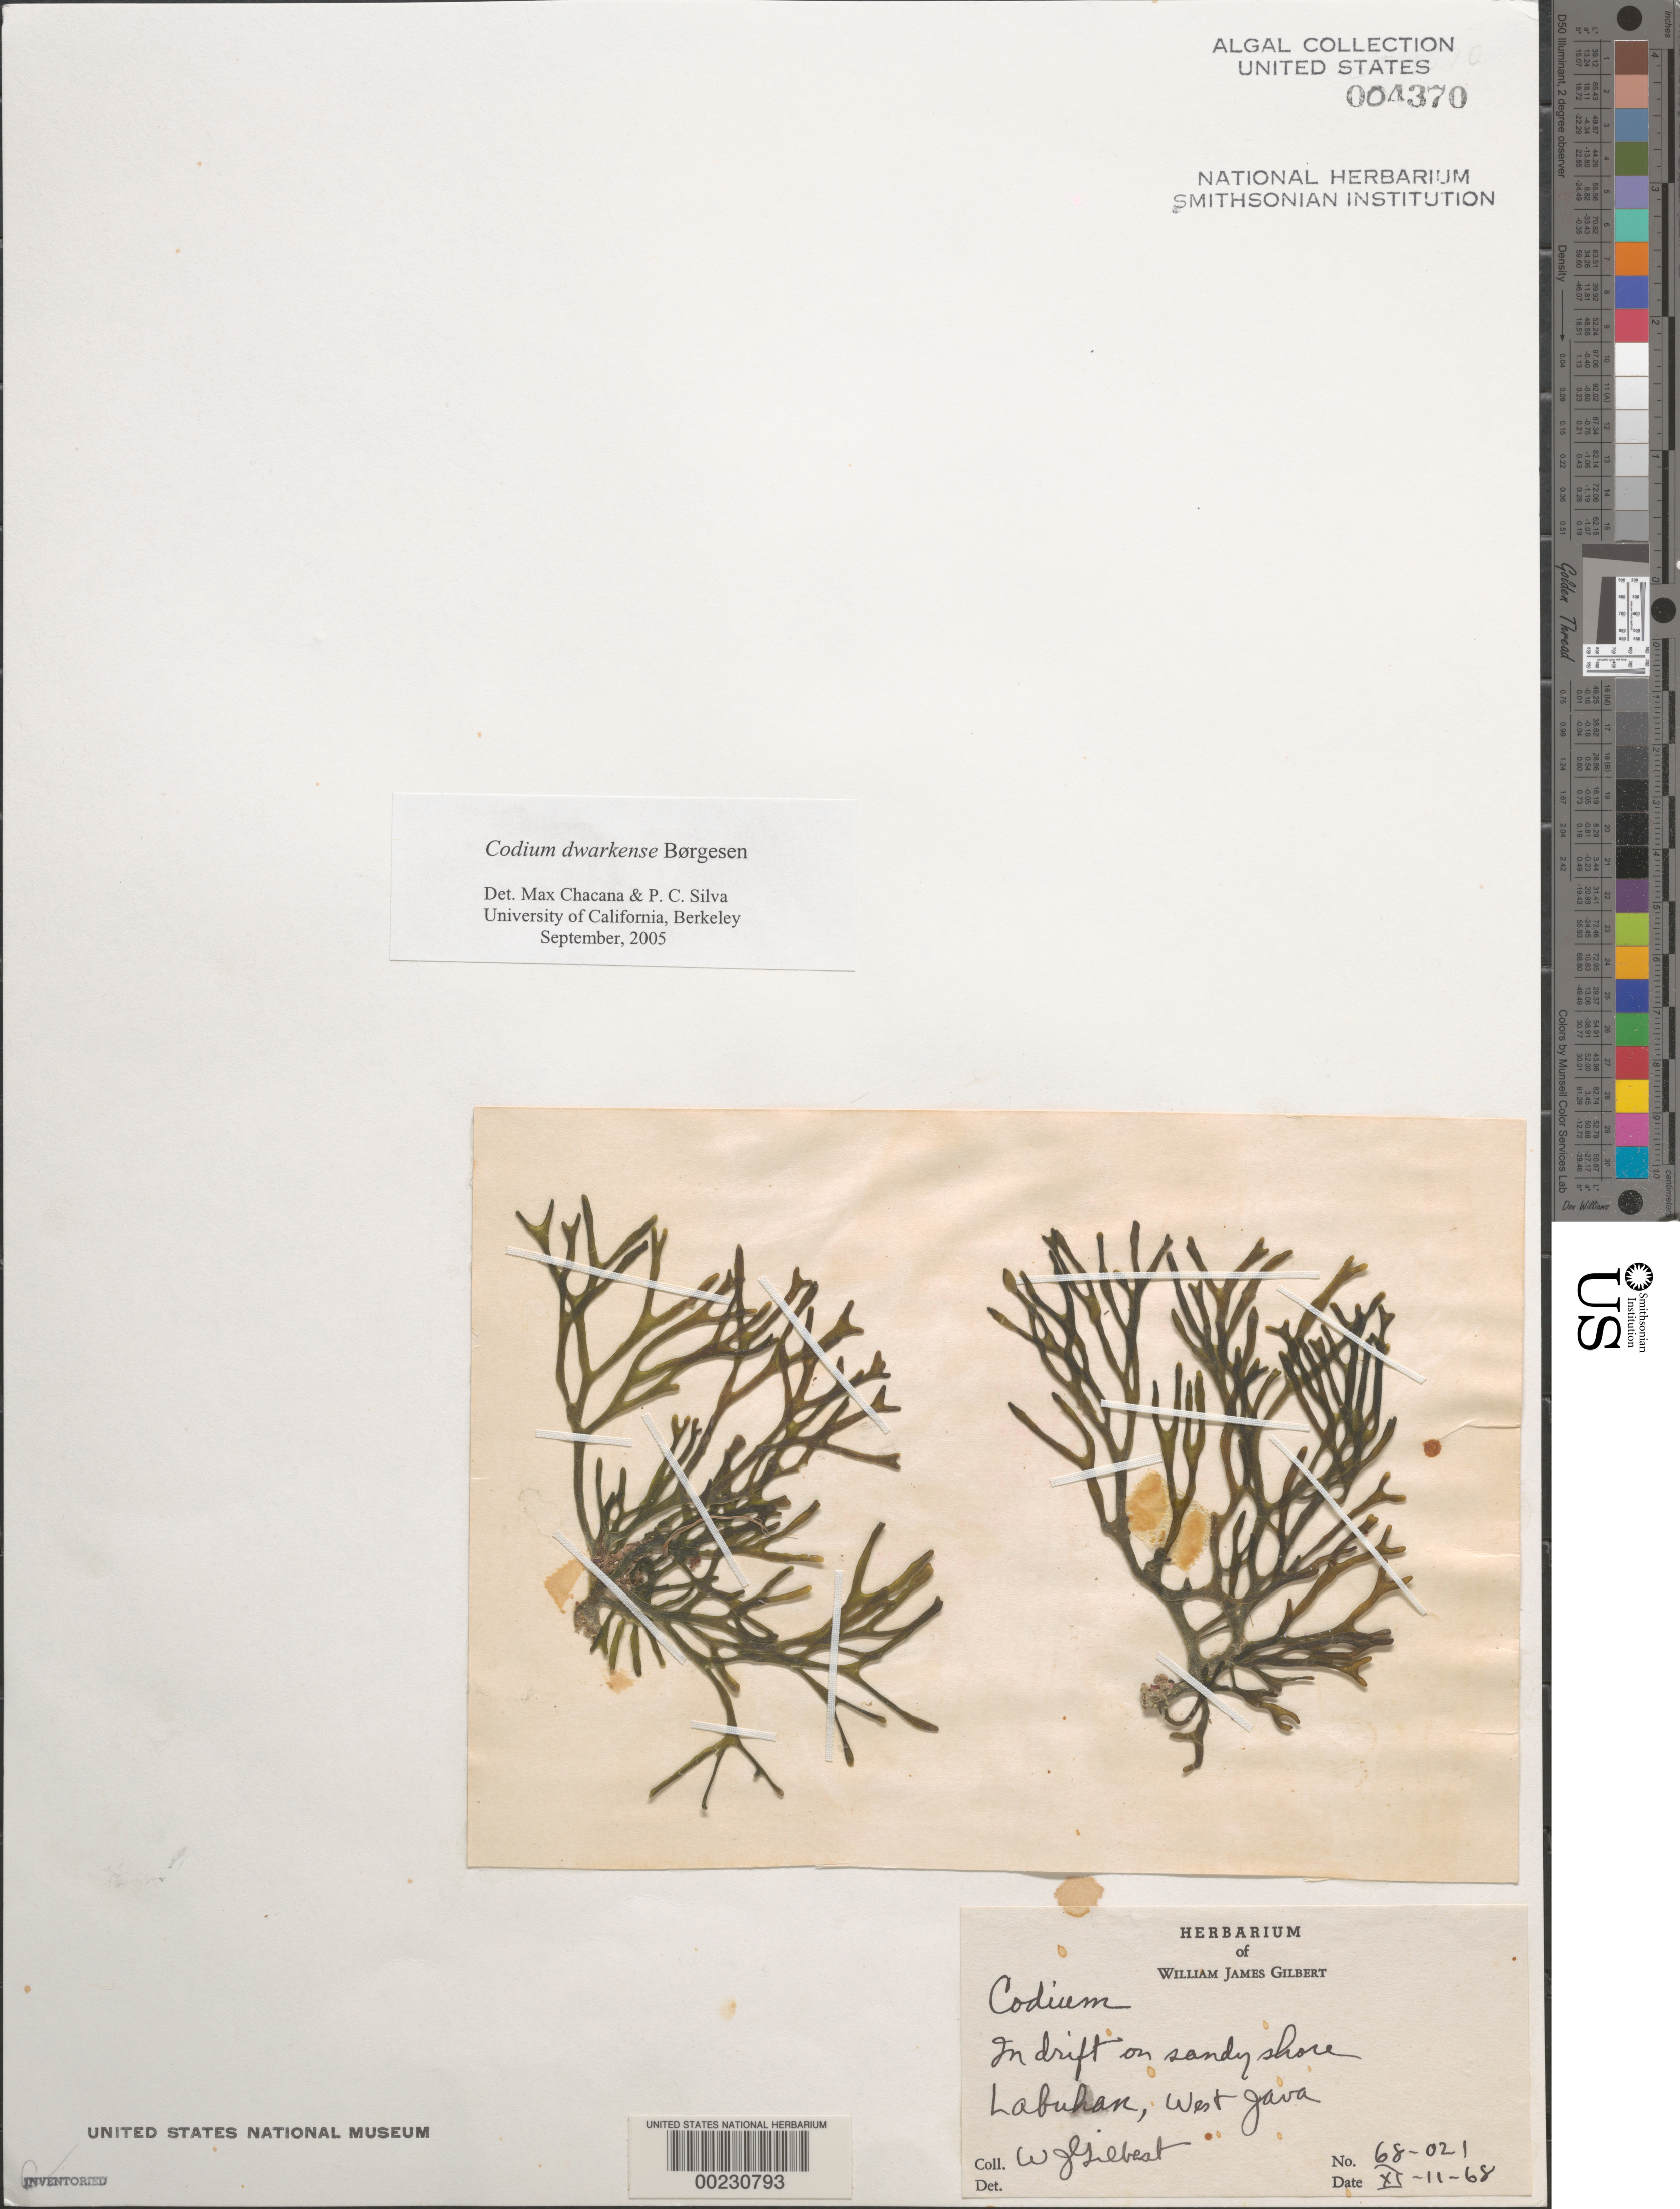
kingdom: Plantae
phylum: Chlorophyta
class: Ulvophyceae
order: Bryopsidales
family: Codiaceae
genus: Codium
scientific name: Codium dwarkense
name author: Børgesen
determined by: Chacana, M. E.; Silva, P. C.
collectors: W. J. Gilbert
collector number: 68-021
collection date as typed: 11 Nov 1968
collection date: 1968-11-11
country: Indonesia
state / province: Java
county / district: Jawa Barat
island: Java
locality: Labuhan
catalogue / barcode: US 4370